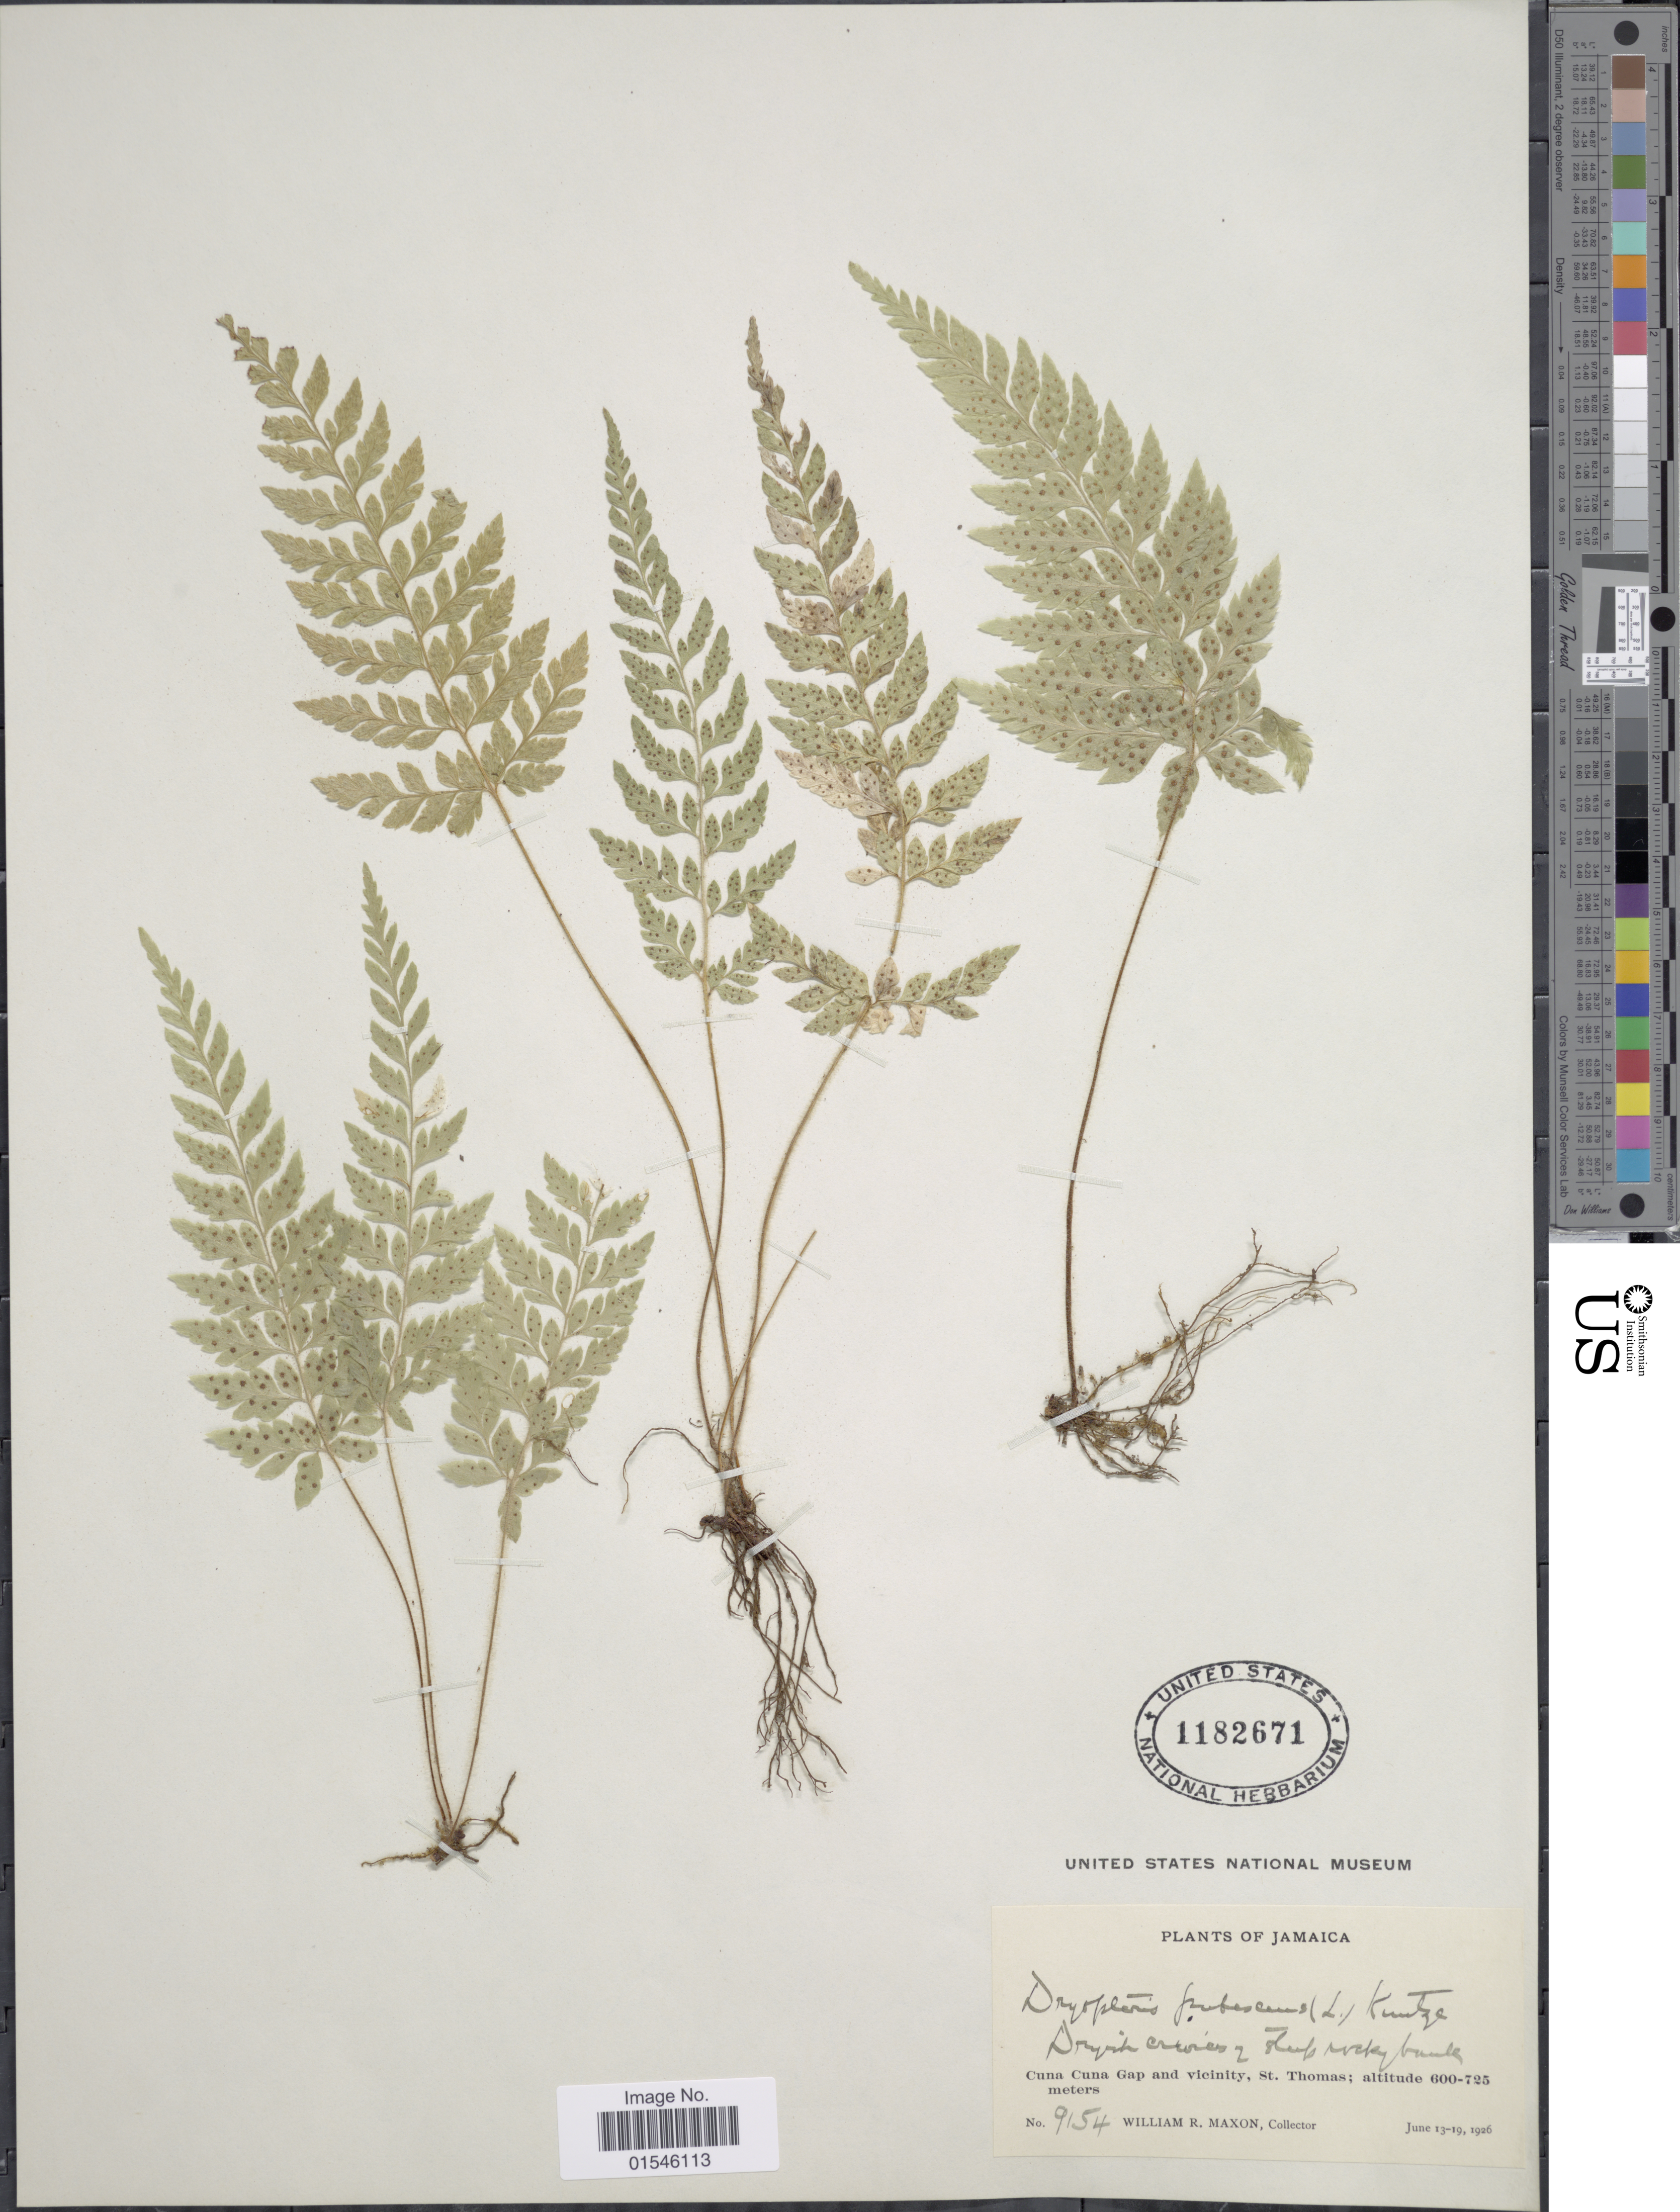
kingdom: Plantae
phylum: Tracheophyta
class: Polypodiopsida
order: Polypodiales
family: Dryopteridaceae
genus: Polystichopsis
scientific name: Polystichopsis pubescens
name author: (L.) C.V. Morton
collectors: W. R. Maxon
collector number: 9154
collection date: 1926-06-13/1926-06-19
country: Jamaica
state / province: Saint Thomas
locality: Cuna Cuna Gap and vicinity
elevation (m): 600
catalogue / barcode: US 1182671